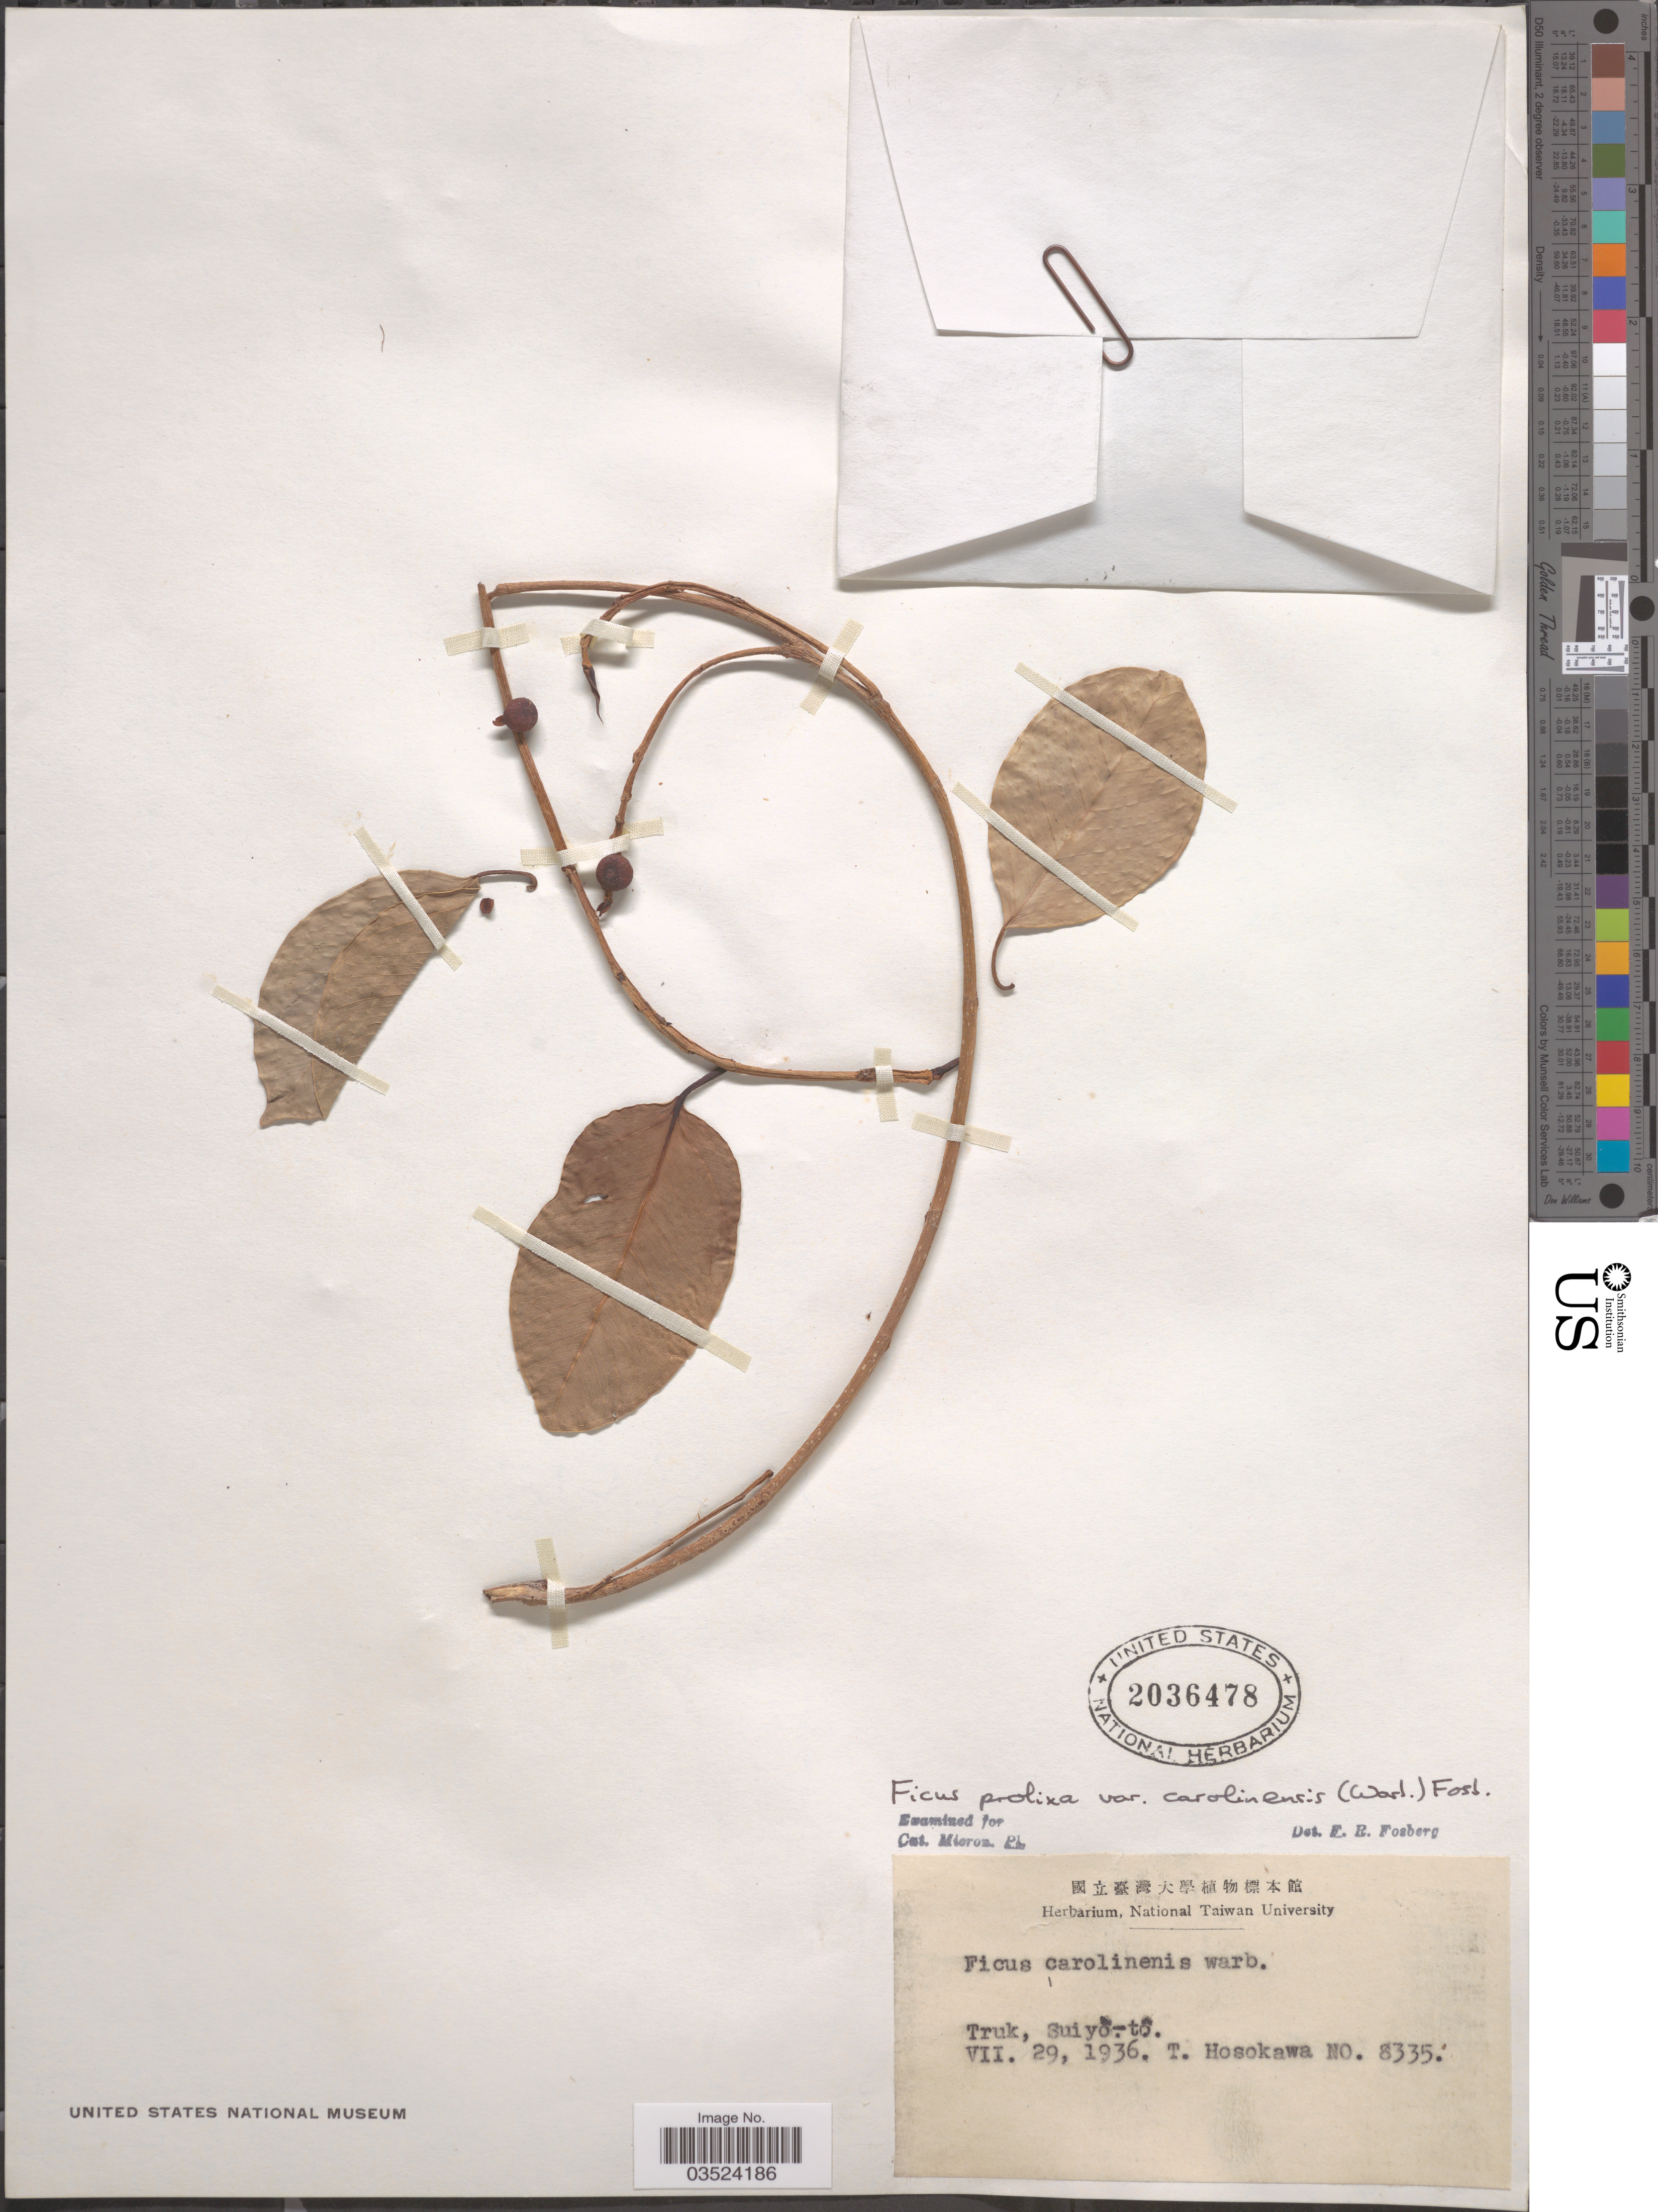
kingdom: Plantae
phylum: Tracheophyta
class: Magnoliopsida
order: Rosales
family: Moraceae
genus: Ficus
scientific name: Ficus prolixa var. carolinensis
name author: (Warb.) Fosberg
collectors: T. Hosokawa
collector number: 8335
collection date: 1936-07-29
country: Micronesia, Federated States of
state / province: Truk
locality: Suiyò-tô.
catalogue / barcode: US 2036478